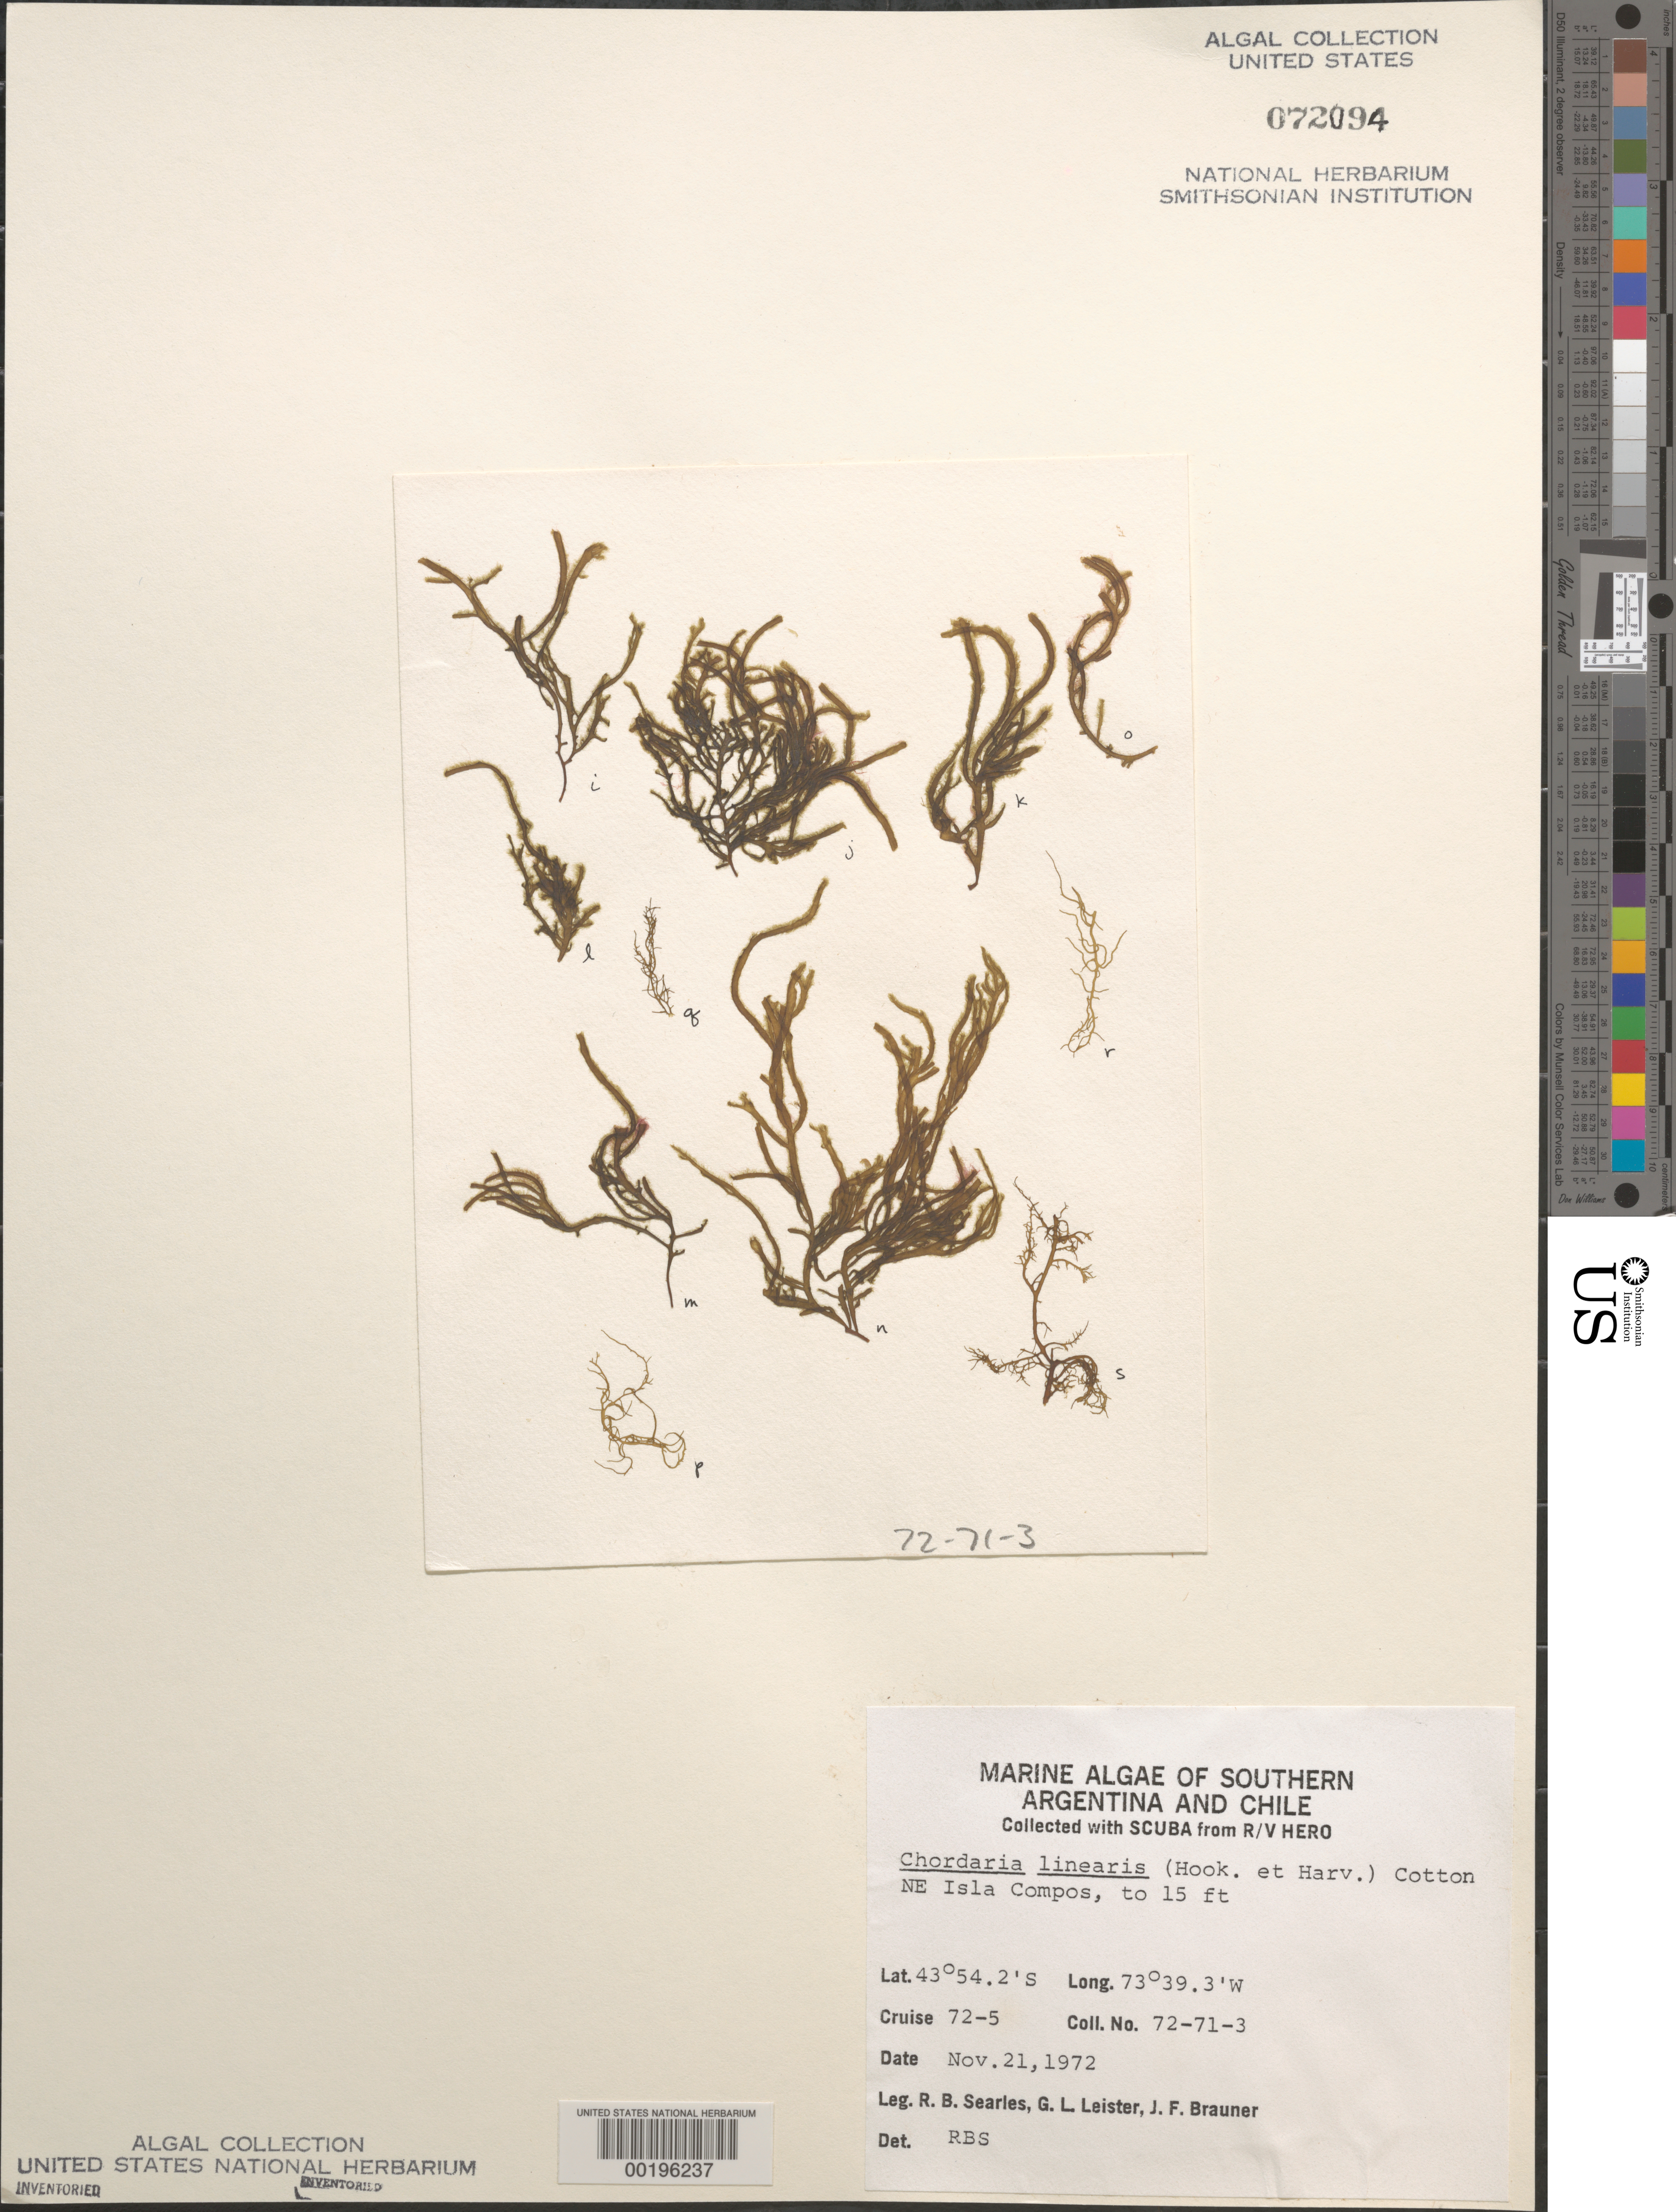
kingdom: Chromista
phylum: Ochrophyta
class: Phaeophyceae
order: Ectocarpales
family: Chordariaceae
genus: Chordaria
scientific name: Chordaria linearis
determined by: Searles, R. B.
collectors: R. Searles, G. Leister & J. F. Brauner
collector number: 72-71-3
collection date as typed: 21 Nov 1972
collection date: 1972-11-21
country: Chile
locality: Isla compos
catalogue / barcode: US 72094